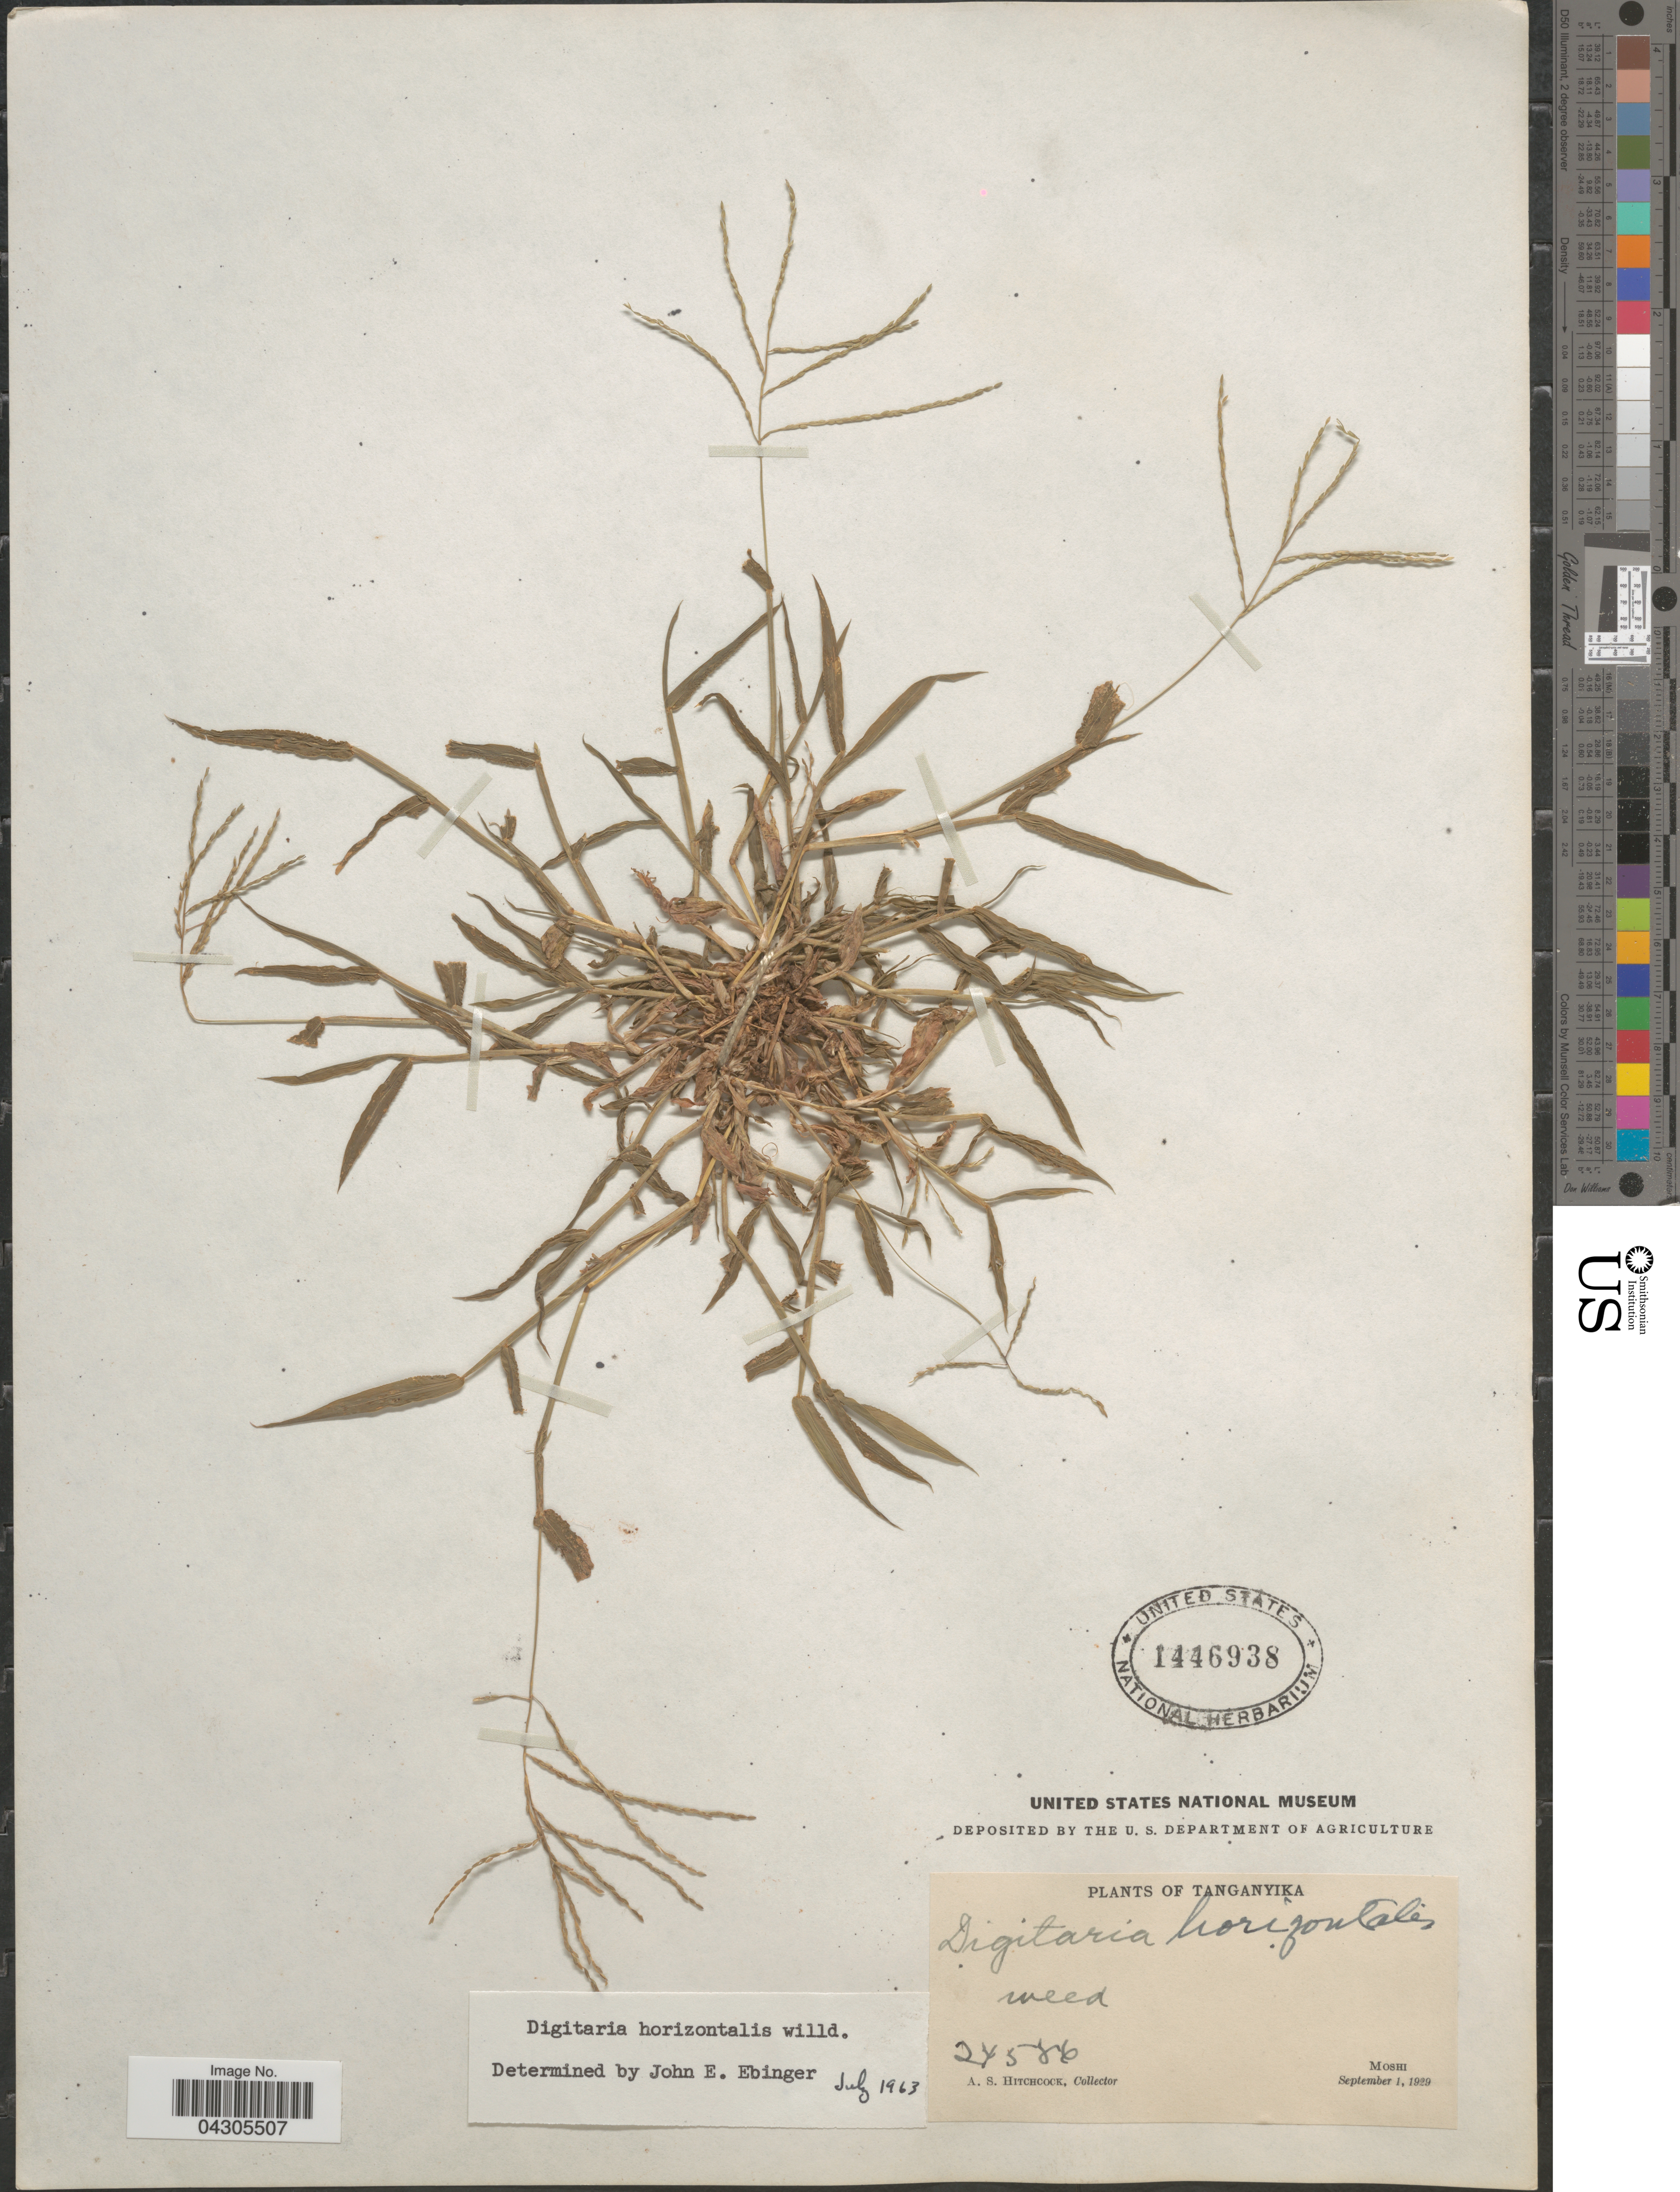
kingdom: Plantae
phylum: Tracheophyta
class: Liliopsida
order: Poales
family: Poaceae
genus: Digitaria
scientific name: Digitaria horizontalis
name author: Willd.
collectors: A. S. Hitchcock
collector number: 24586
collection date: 1929-09-01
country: Tanzania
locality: Tanganyika. Moshi.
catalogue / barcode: US 1446938